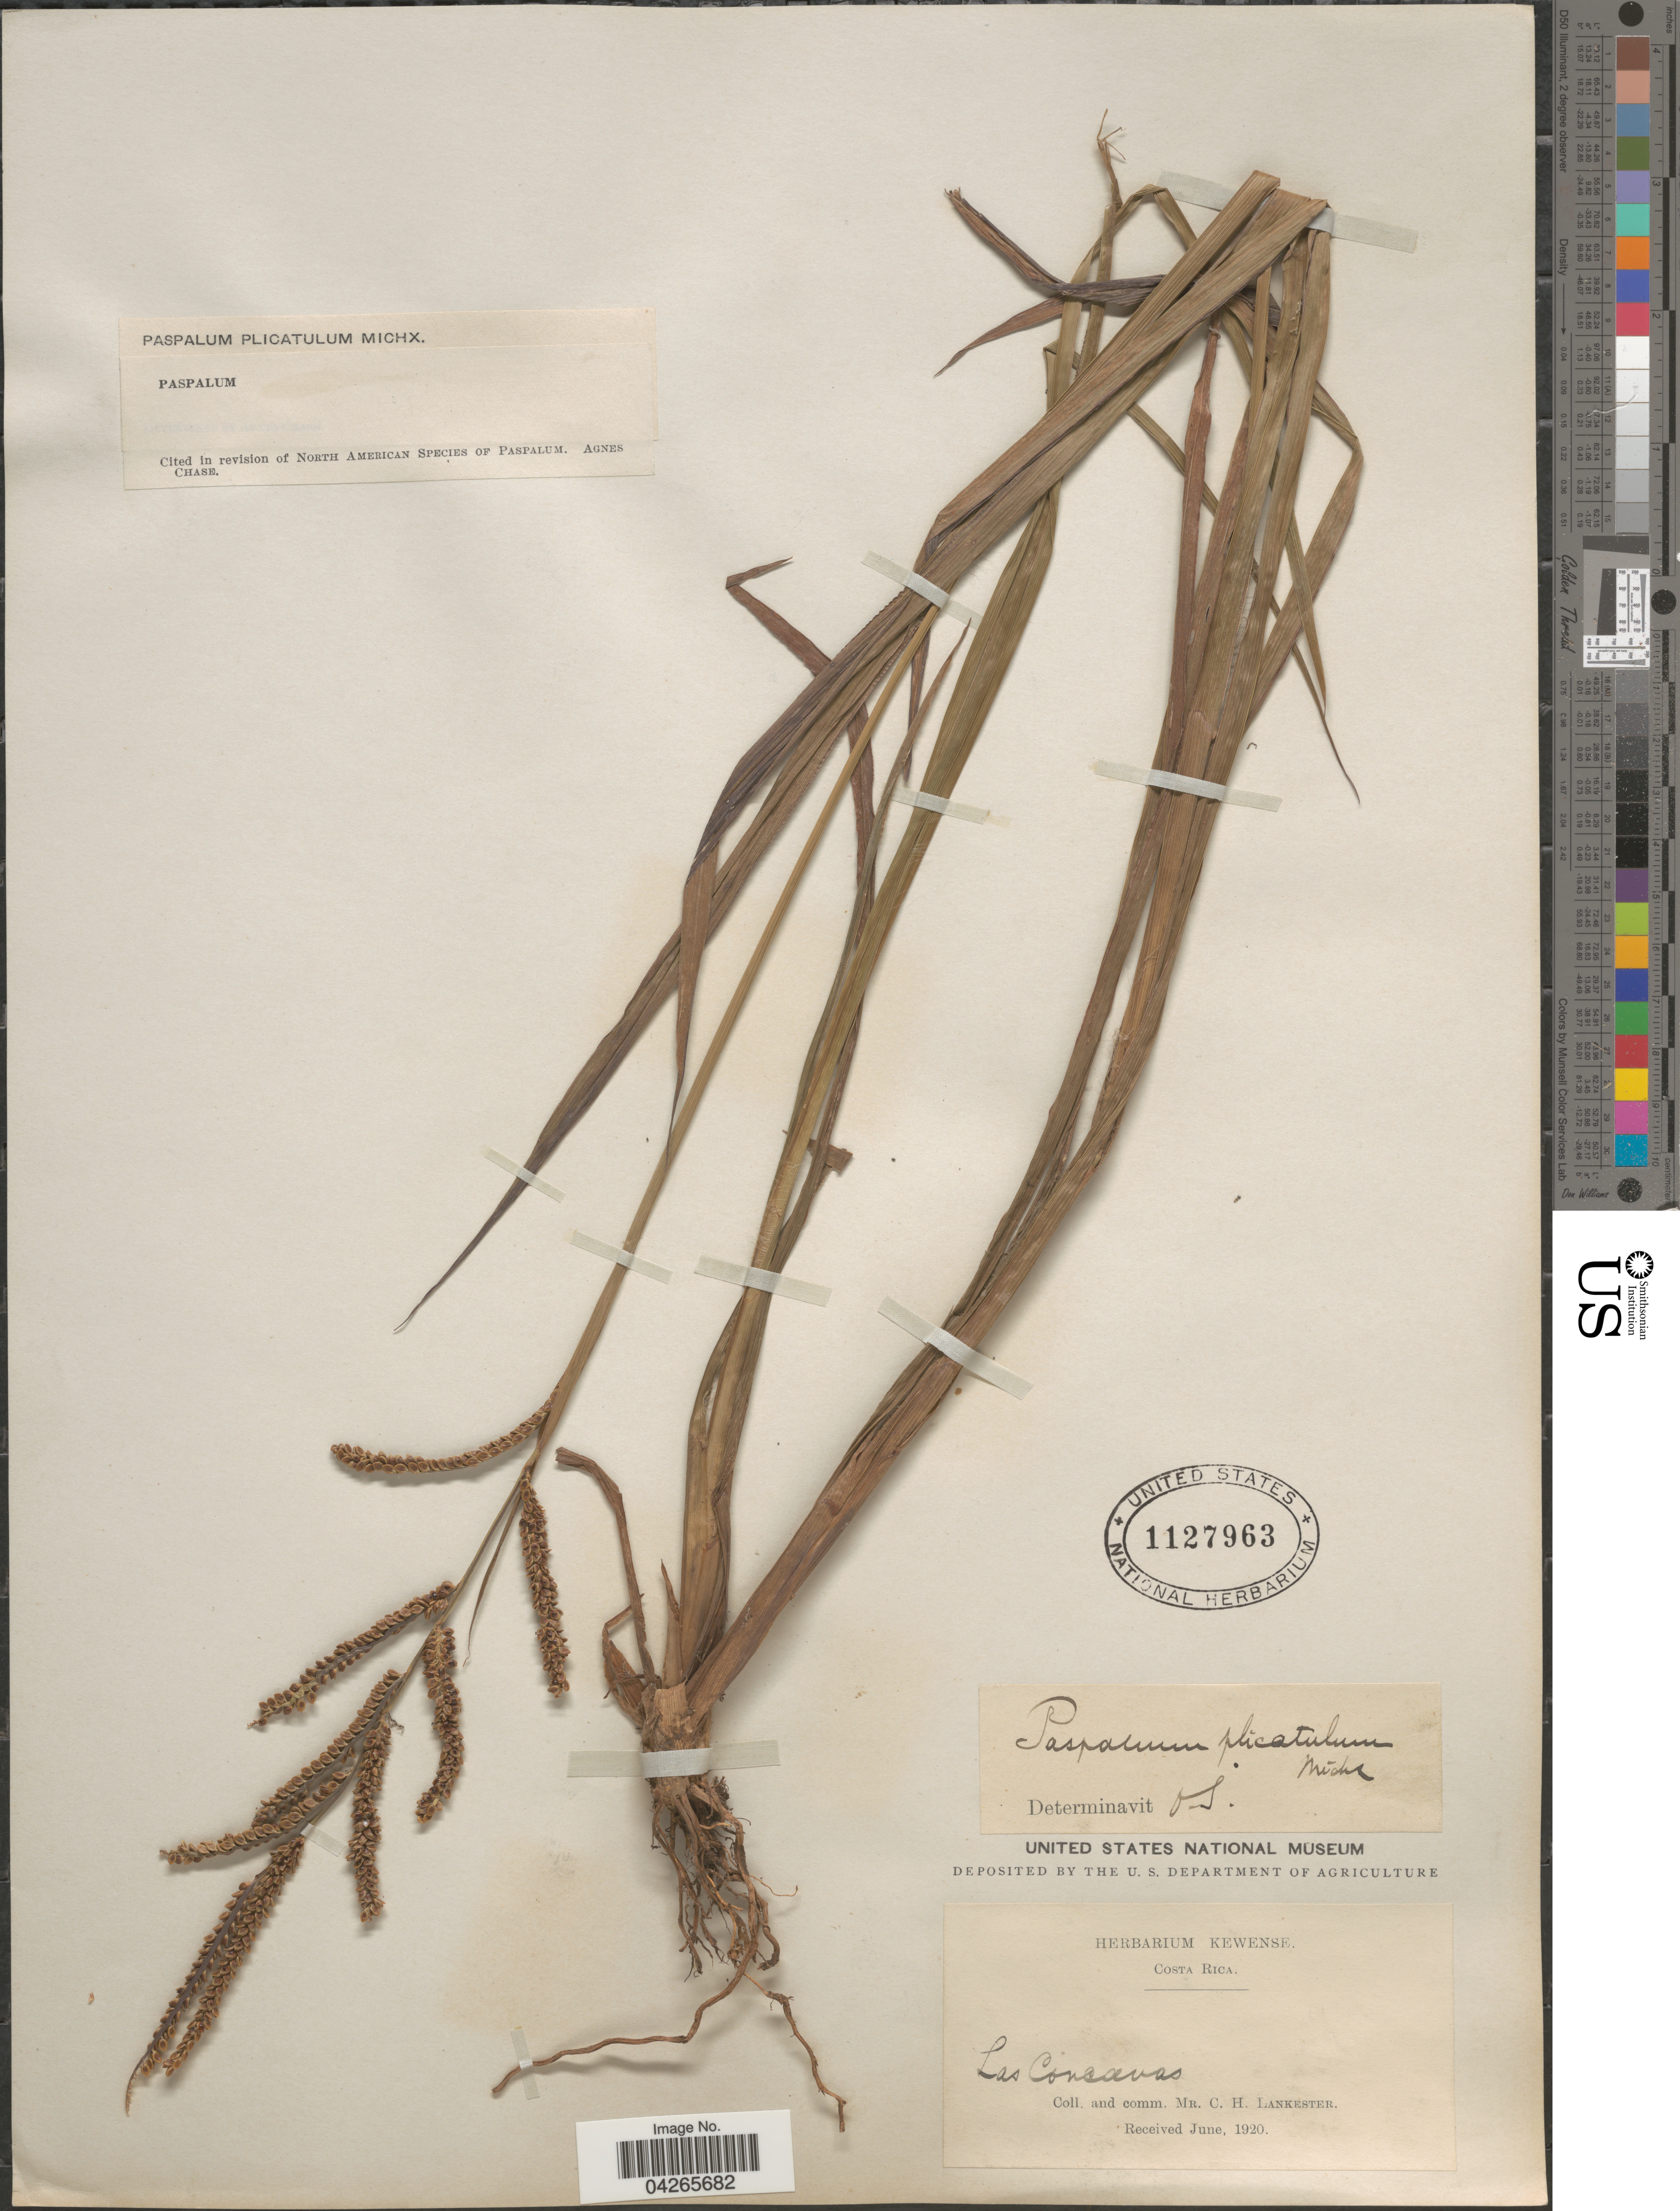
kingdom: Plantae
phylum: Tracheophyta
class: Liliopsida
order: Poales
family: Poaceae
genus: Paspalum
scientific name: Paspalum plicatulum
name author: Michx.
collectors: C. H. Lankester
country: Costa Rica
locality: Las Concavas.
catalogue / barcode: US 1127963